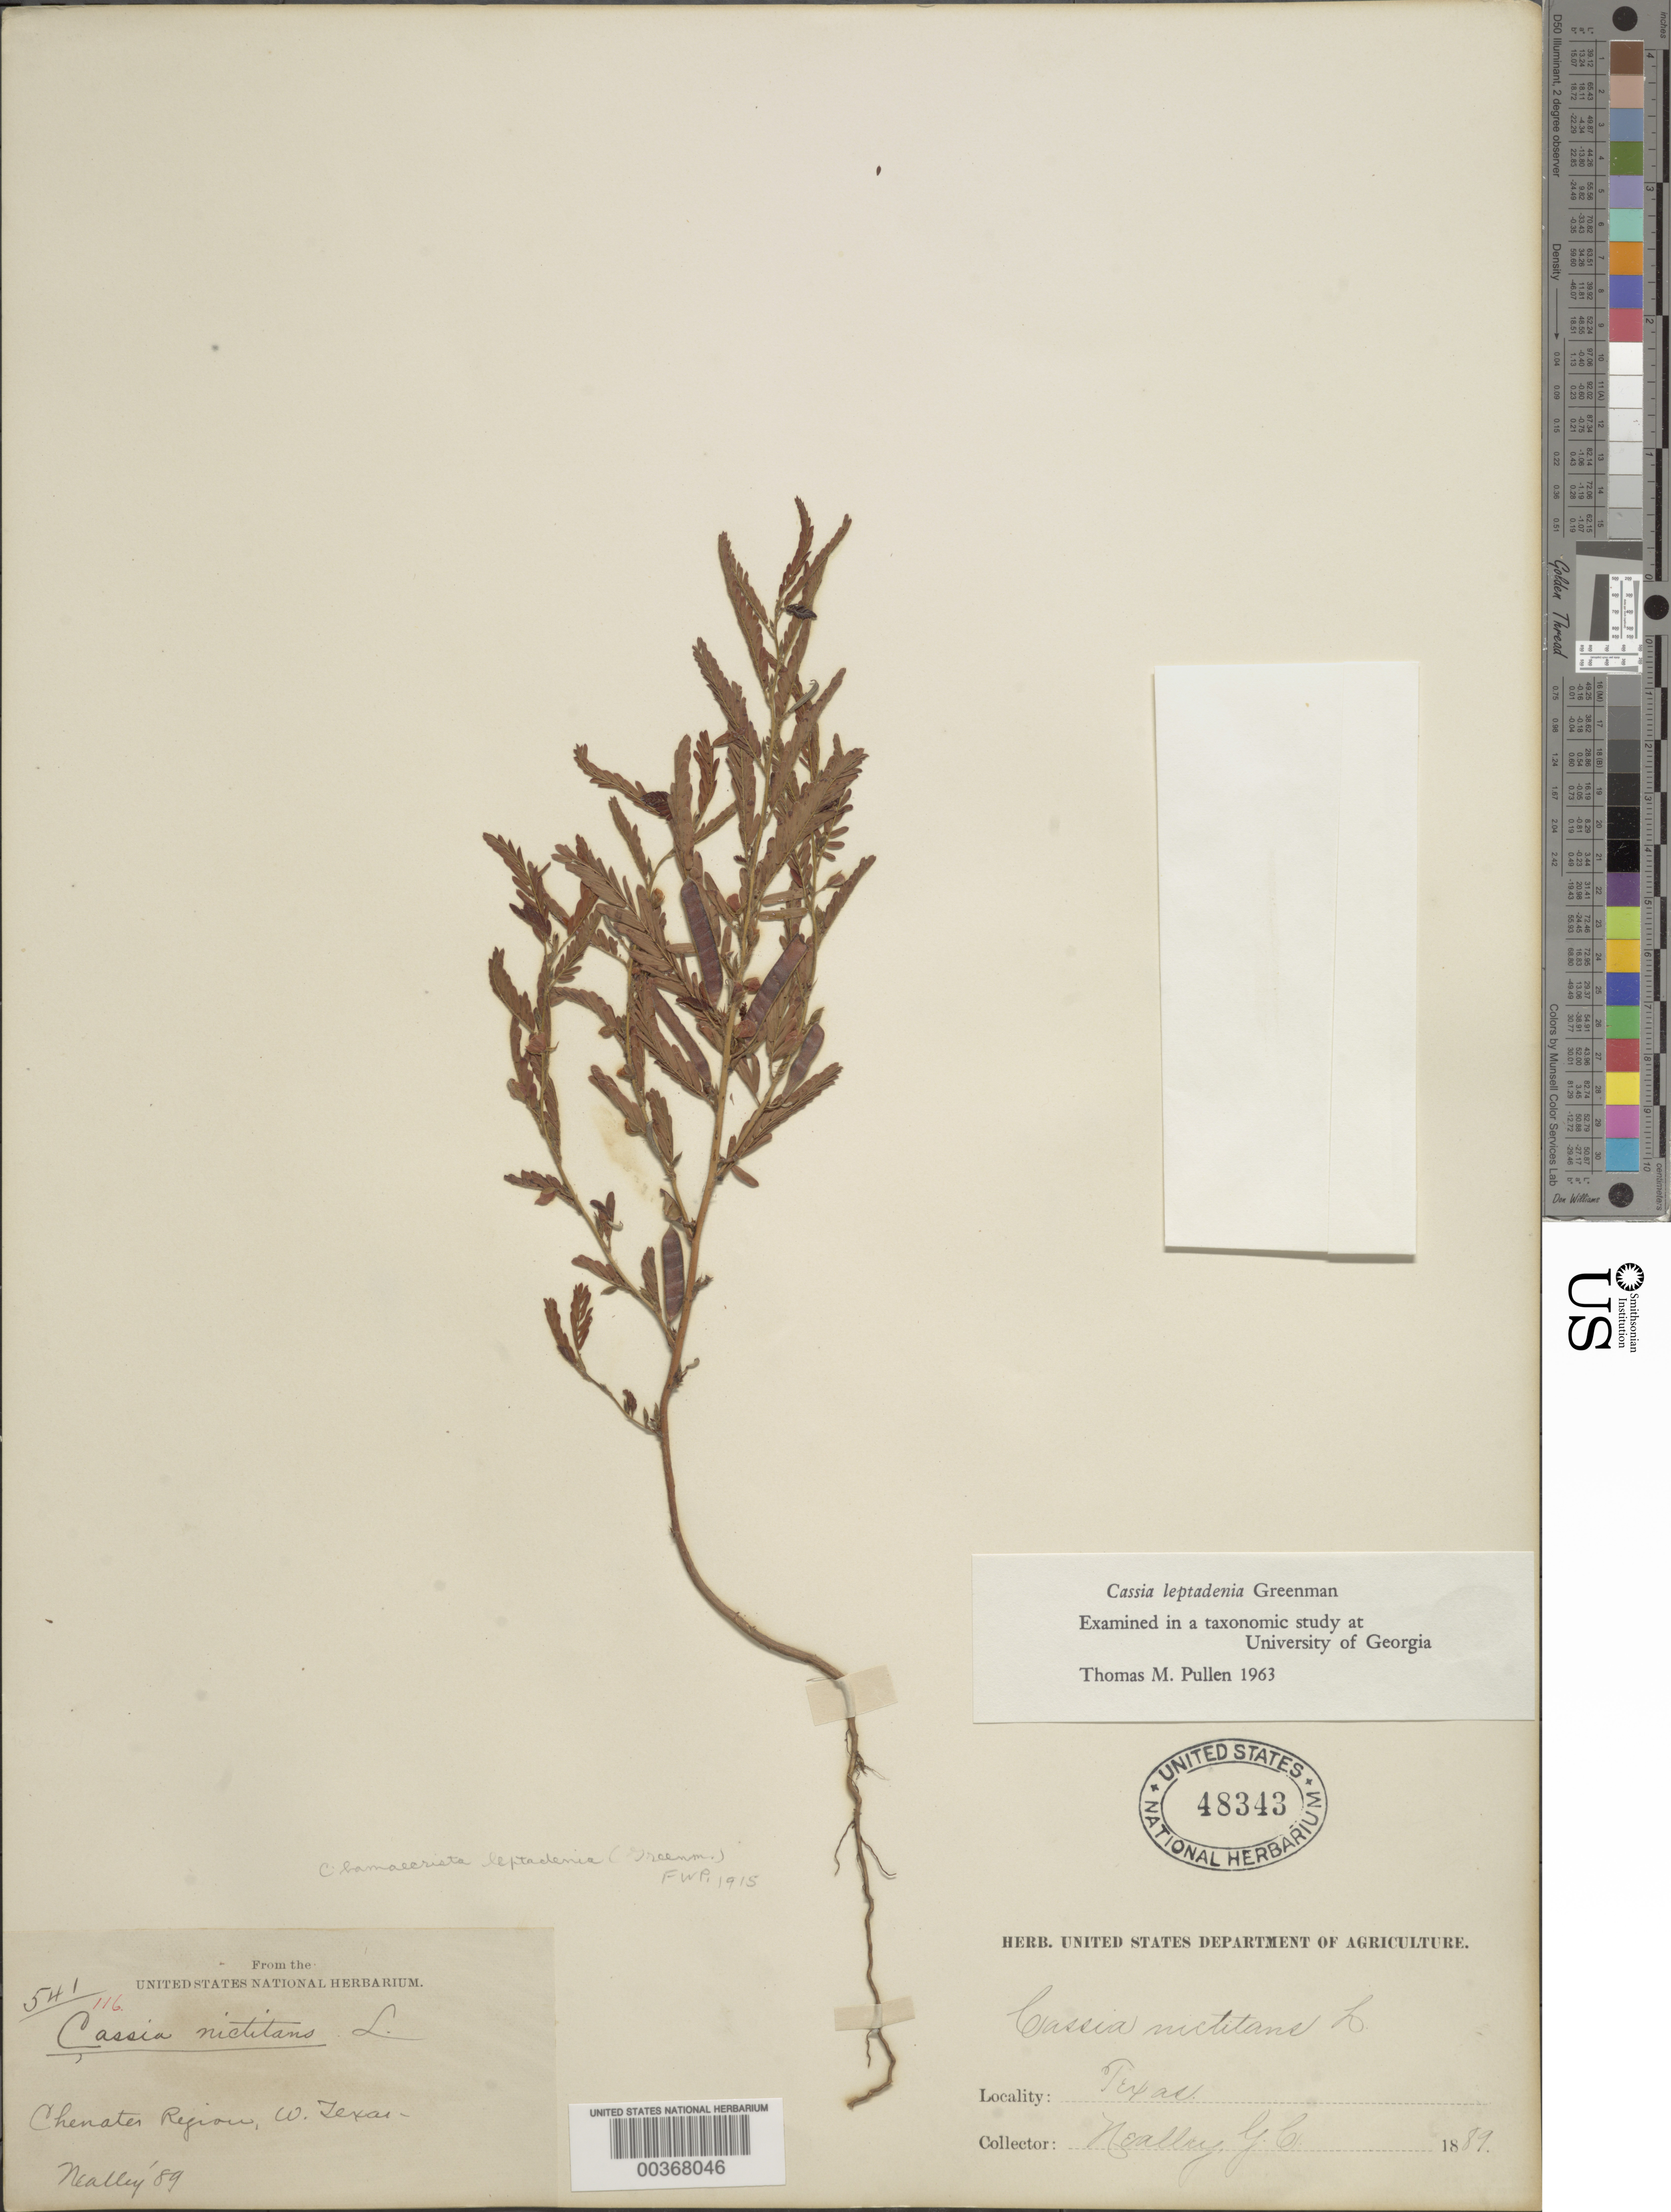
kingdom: Plantae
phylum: Tracheophyta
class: Magnoliopsida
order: Fabales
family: Fabaceae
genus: Chamaecrista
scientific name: Chamaecrista nictitans var. mensalis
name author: (Greenm.) H.S. Irwin & Barneby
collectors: G. C. Nealley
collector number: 541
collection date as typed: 1889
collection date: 1889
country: United States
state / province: Texas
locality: Chenater region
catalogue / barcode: US 48343